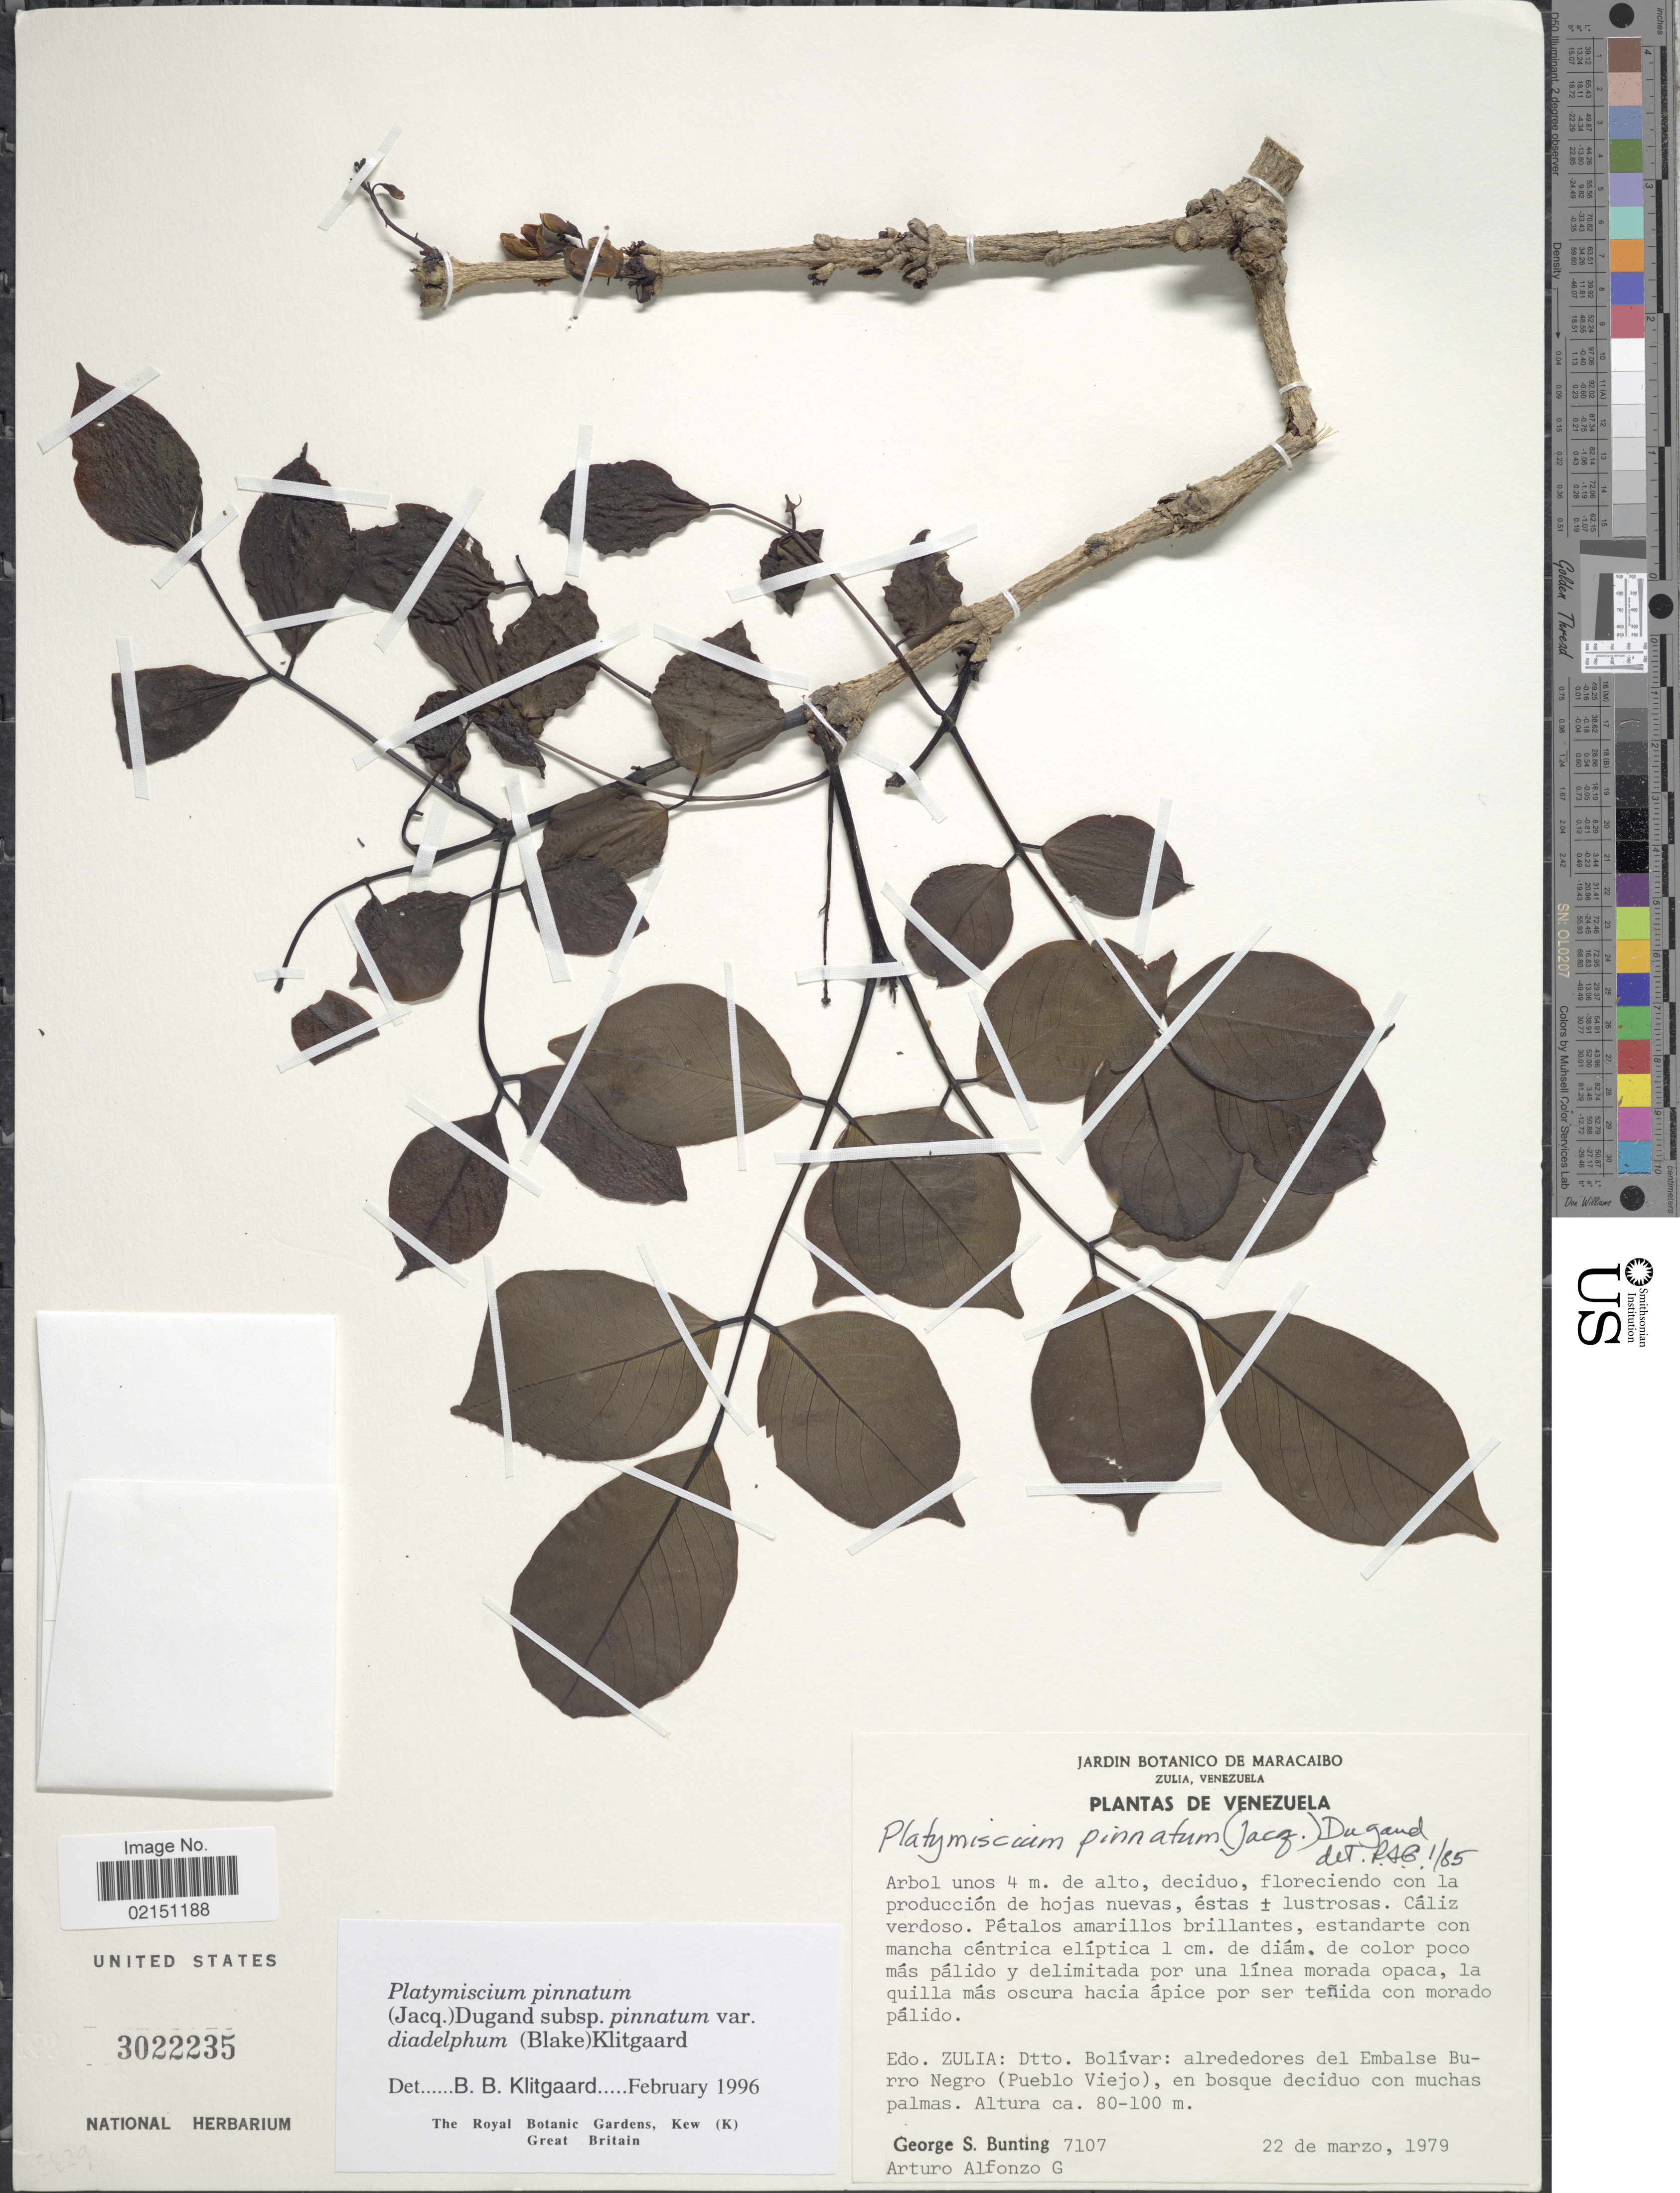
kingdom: Plantae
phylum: Tracheophyta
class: Magnoliopsida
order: Fabales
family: Fabaceae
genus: Platymiscium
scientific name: Platymiscium pinnatum var. diadelphum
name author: (S.F. Blake) Klitg.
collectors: G. S. Bunting & A. Alfonzo G.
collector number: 7107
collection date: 1979-03-22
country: Venezuela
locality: Edo. Zulia: Dtto. Bolivar: alrededores del Embalse Burro Negro (Pueblo Viejo), en bosque deciduo con muchas palmas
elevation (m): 80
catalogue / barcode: US 3022235